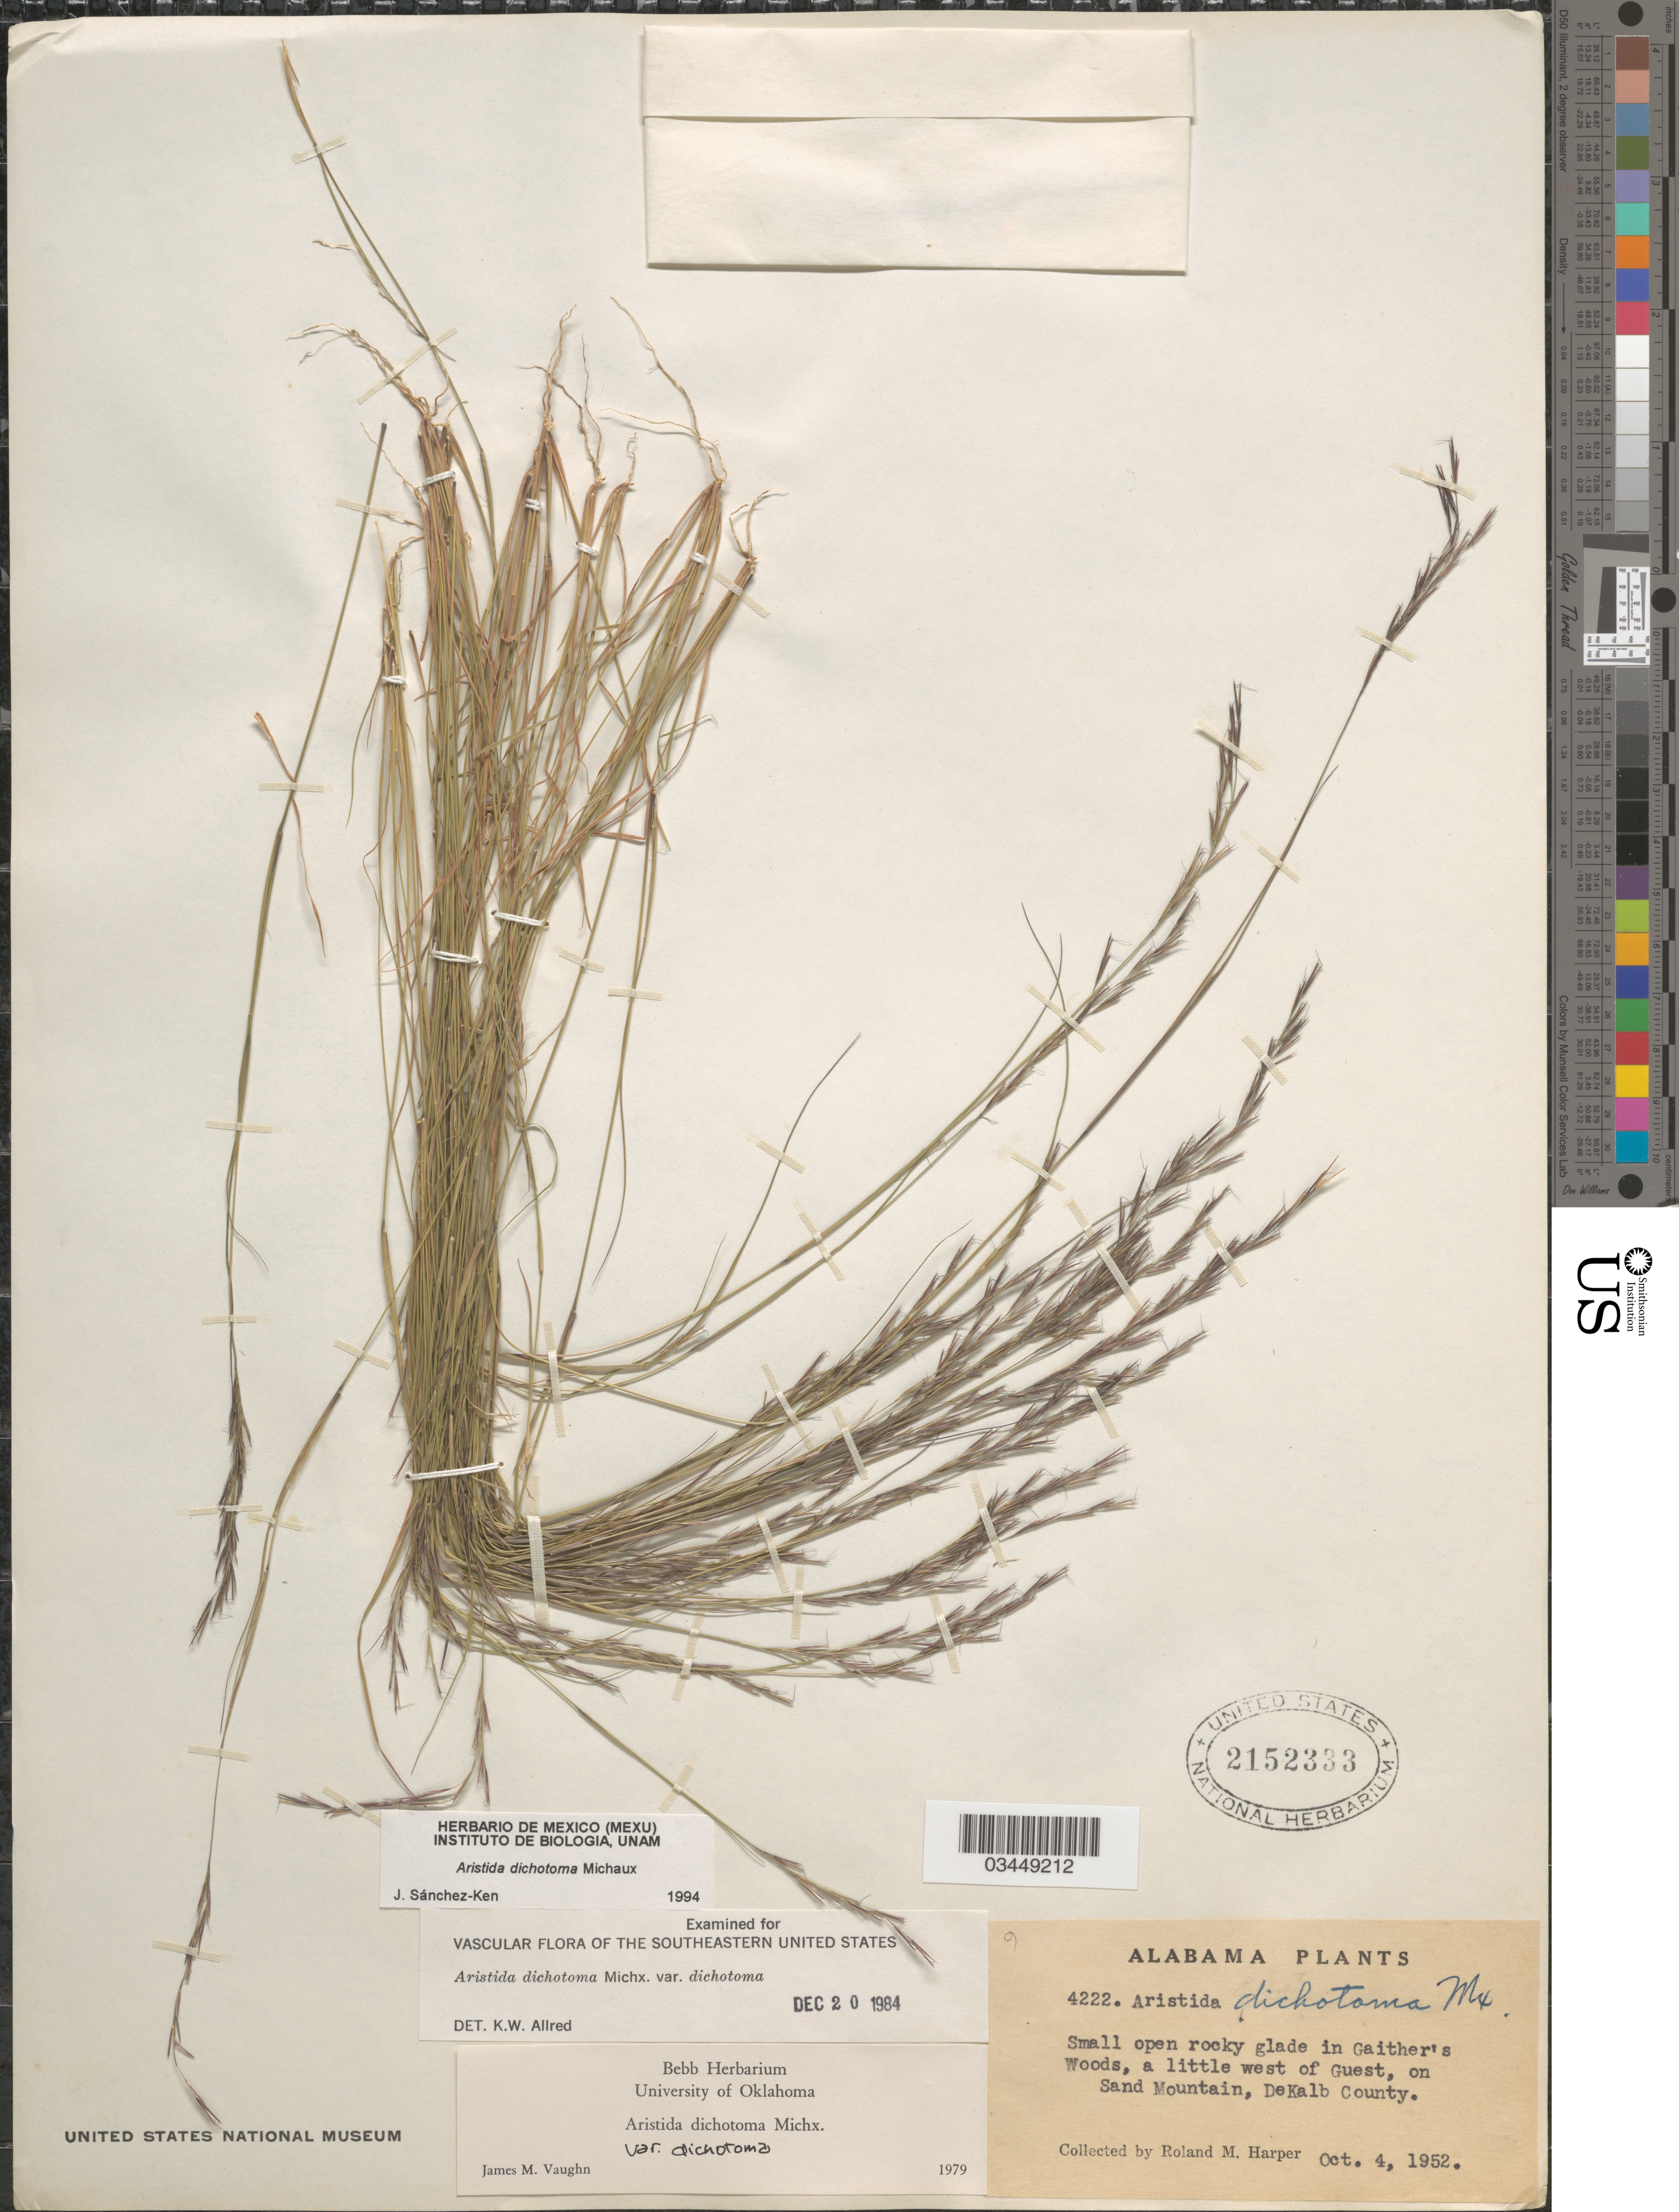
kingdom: Plantae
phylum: Tracheophyta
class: Liliopsida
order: Poales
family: Poaceae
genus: Aristida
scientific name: Aristida dichotoma var. dichotoma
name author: Michx.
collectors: R. M. Harper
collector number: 4222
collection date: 1952-10-04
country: United States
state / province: Alabama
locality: Small open rocky glade in Gaither's Woods, a little west of Guest, on Sand Mountain, DeKalb County.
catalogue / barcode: US 2152333